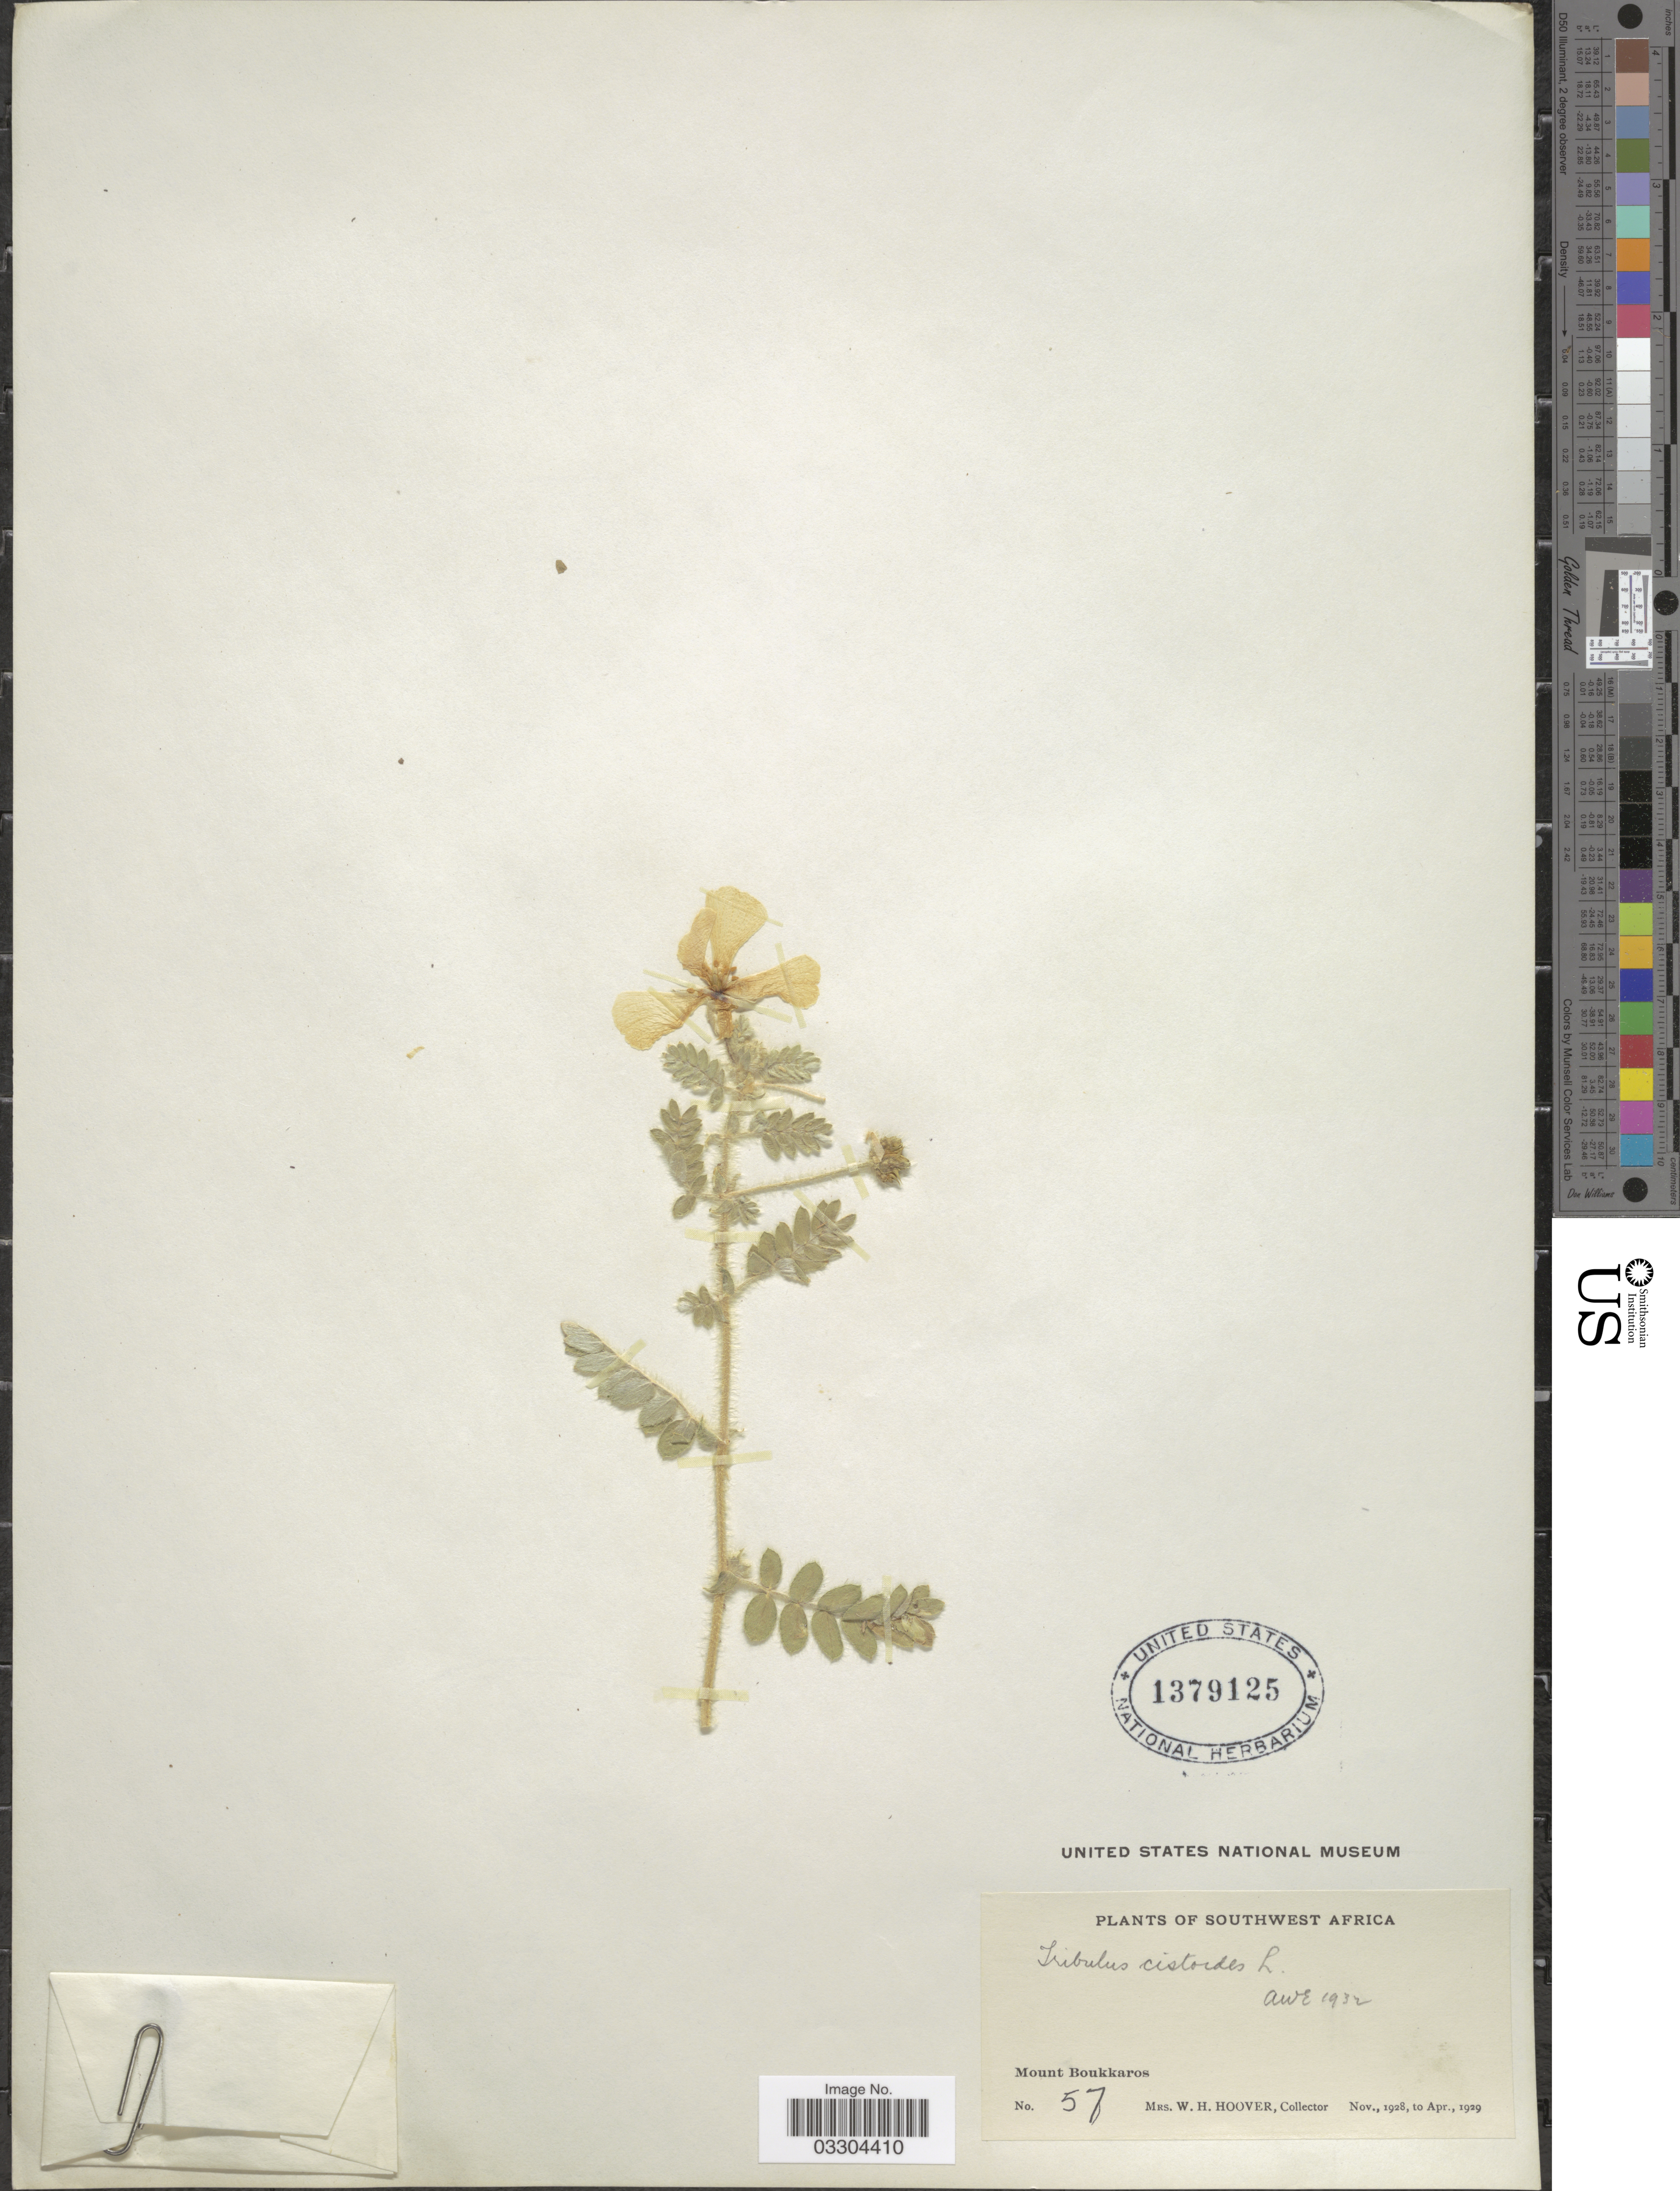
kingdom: Plantae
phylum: Tracheophyta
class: Magnoliopsida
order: Zygophyllales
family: Zygophyllaceae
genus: Tribulus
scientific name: Tribulus cistoides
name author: L.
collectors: W. Hoover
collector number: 57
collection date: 1928-11/1929-04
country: Namibia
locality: Southwest Africa. Mount Boukkaros.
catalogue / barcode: US 1379125